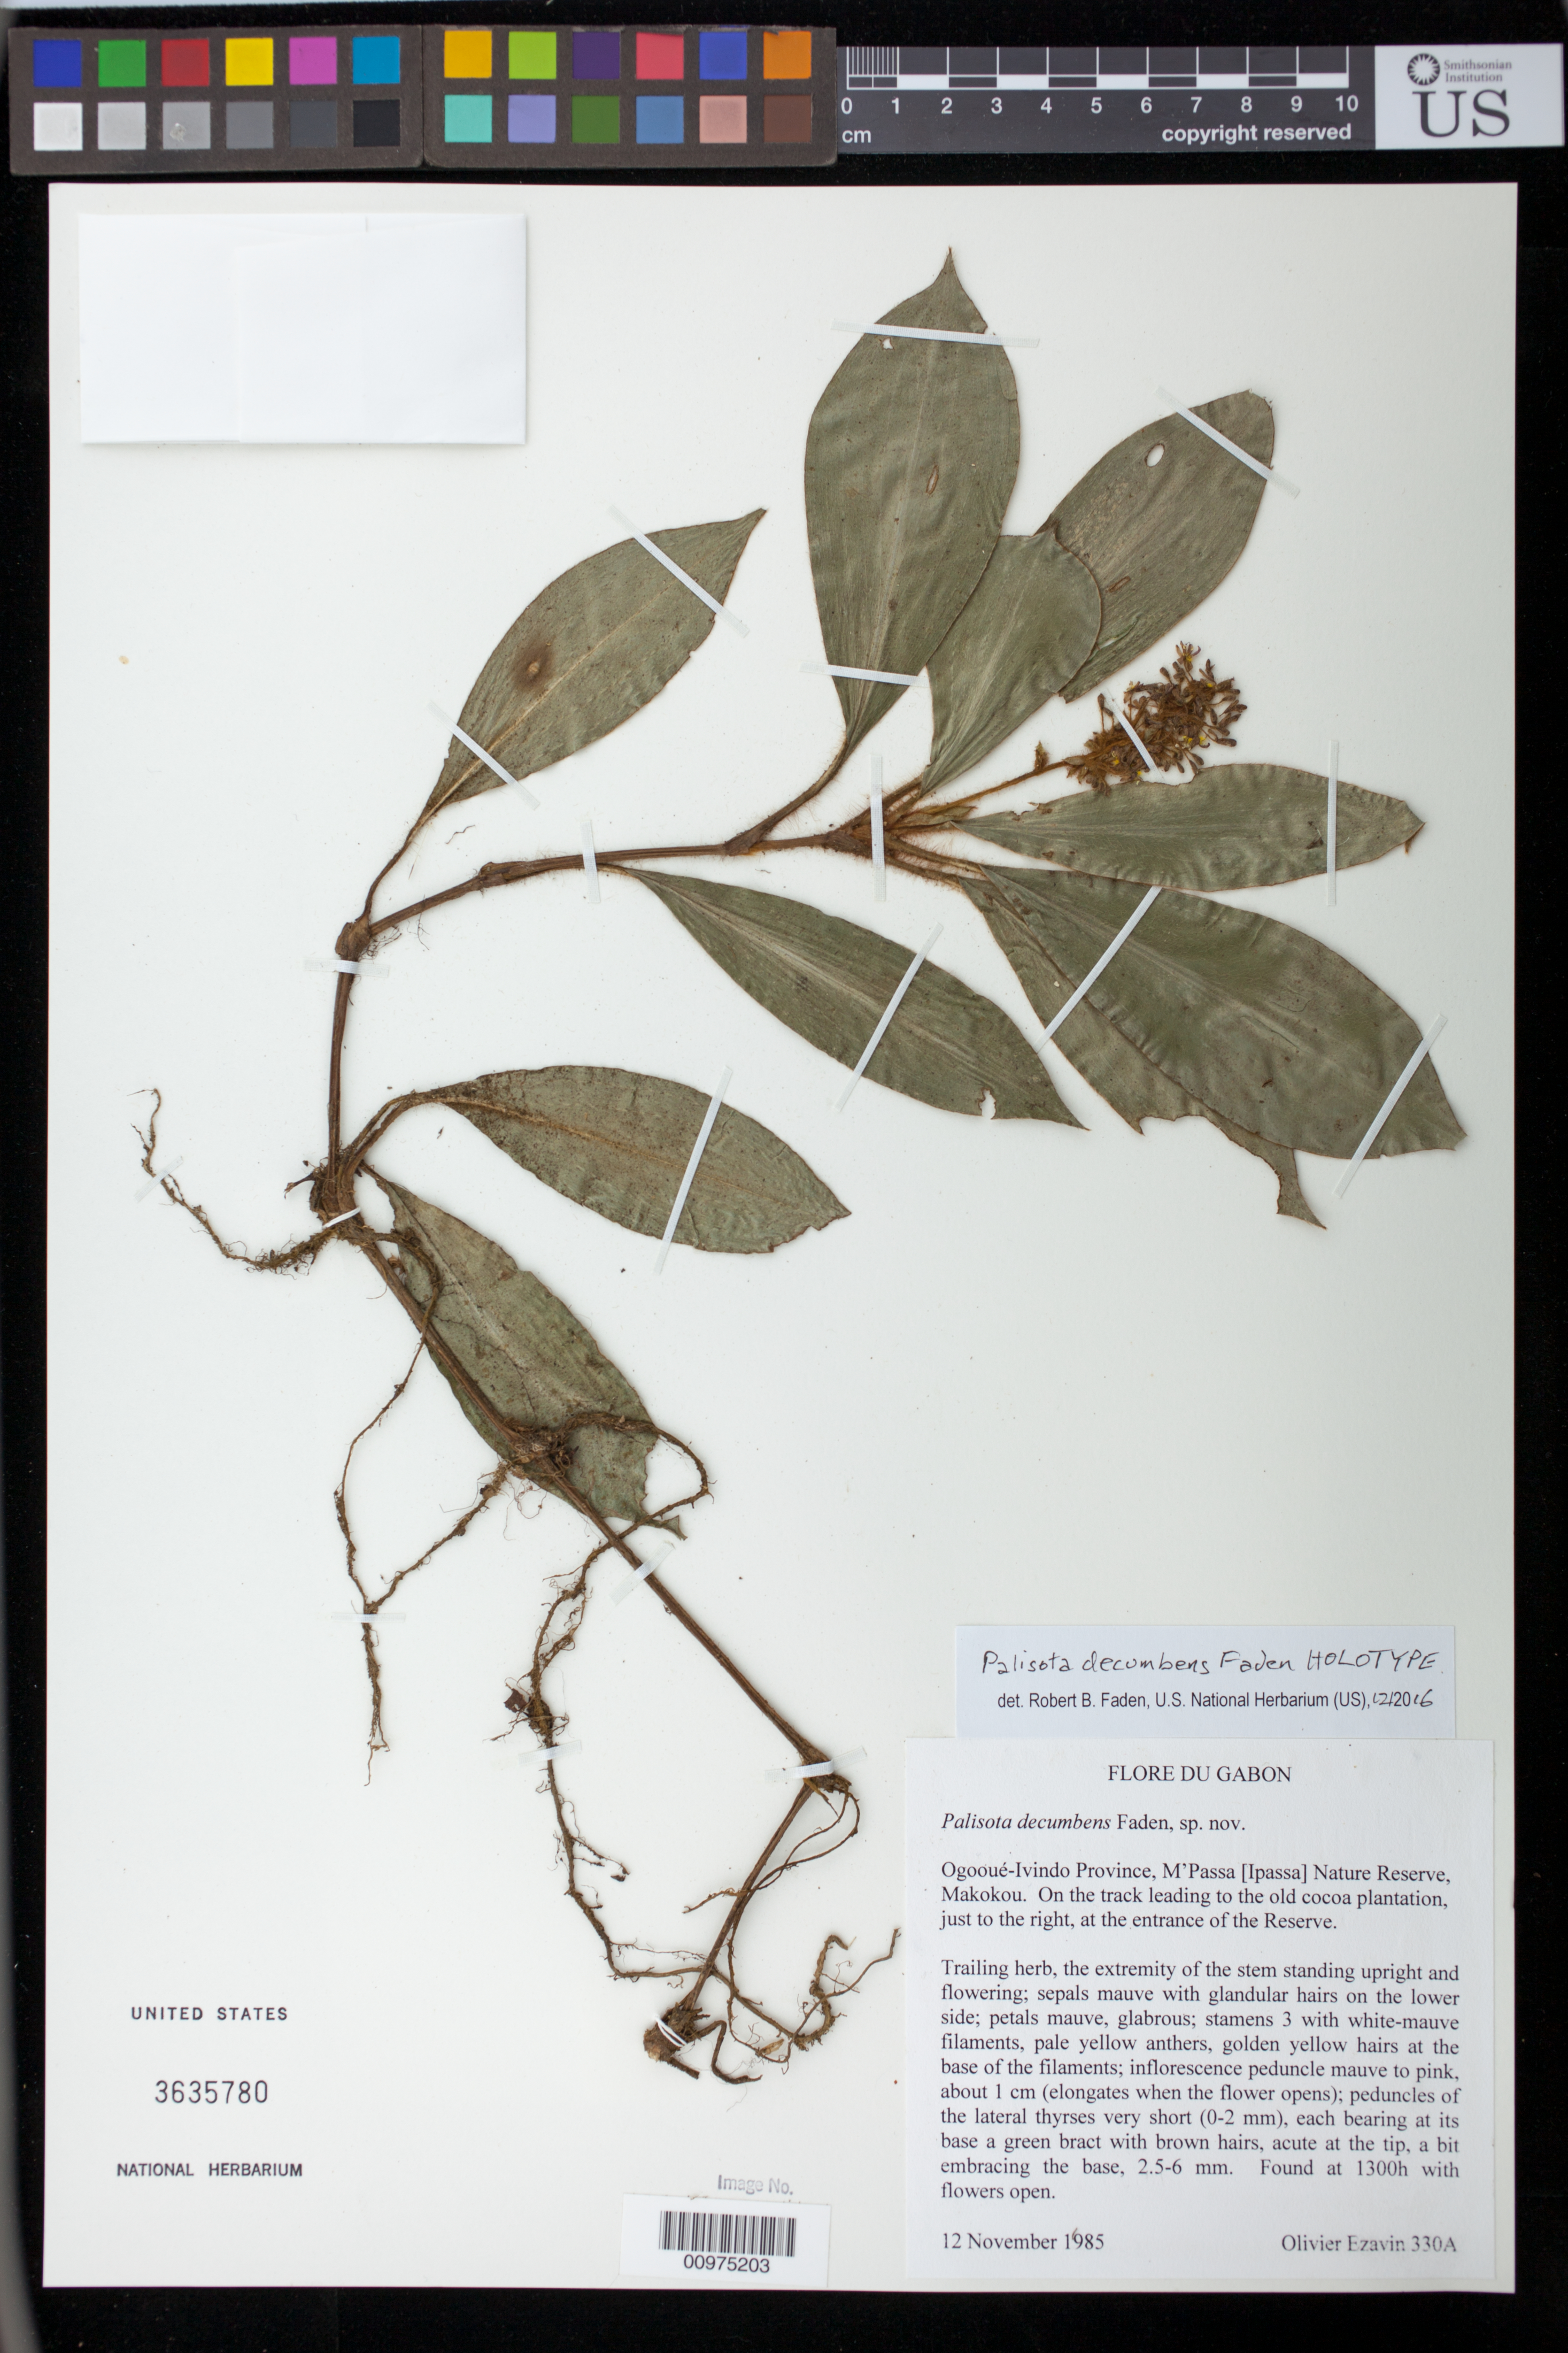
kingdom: Plantae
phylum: Tracheophyta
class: Liliopsida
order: Commelinales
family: Commelinaceae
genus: Palisota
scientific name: Palisota decumbens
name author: Faden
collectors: O. Ezavin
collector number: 330A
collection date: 1985-11-12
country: Gabon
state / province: Ogooué-Ivindo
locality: M'Passa [Ipassa] Nature Reserve, Makokou. On the track leading to the old cocoa plantation, just to the right, at the entrance of the Reserve.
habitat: M'Passa [Ipassa] Nature Reserve, Makokou. On the track leading to the old cocoa plantation, just to the right, at the entrance of the Reserve.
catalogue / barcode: US 3635780